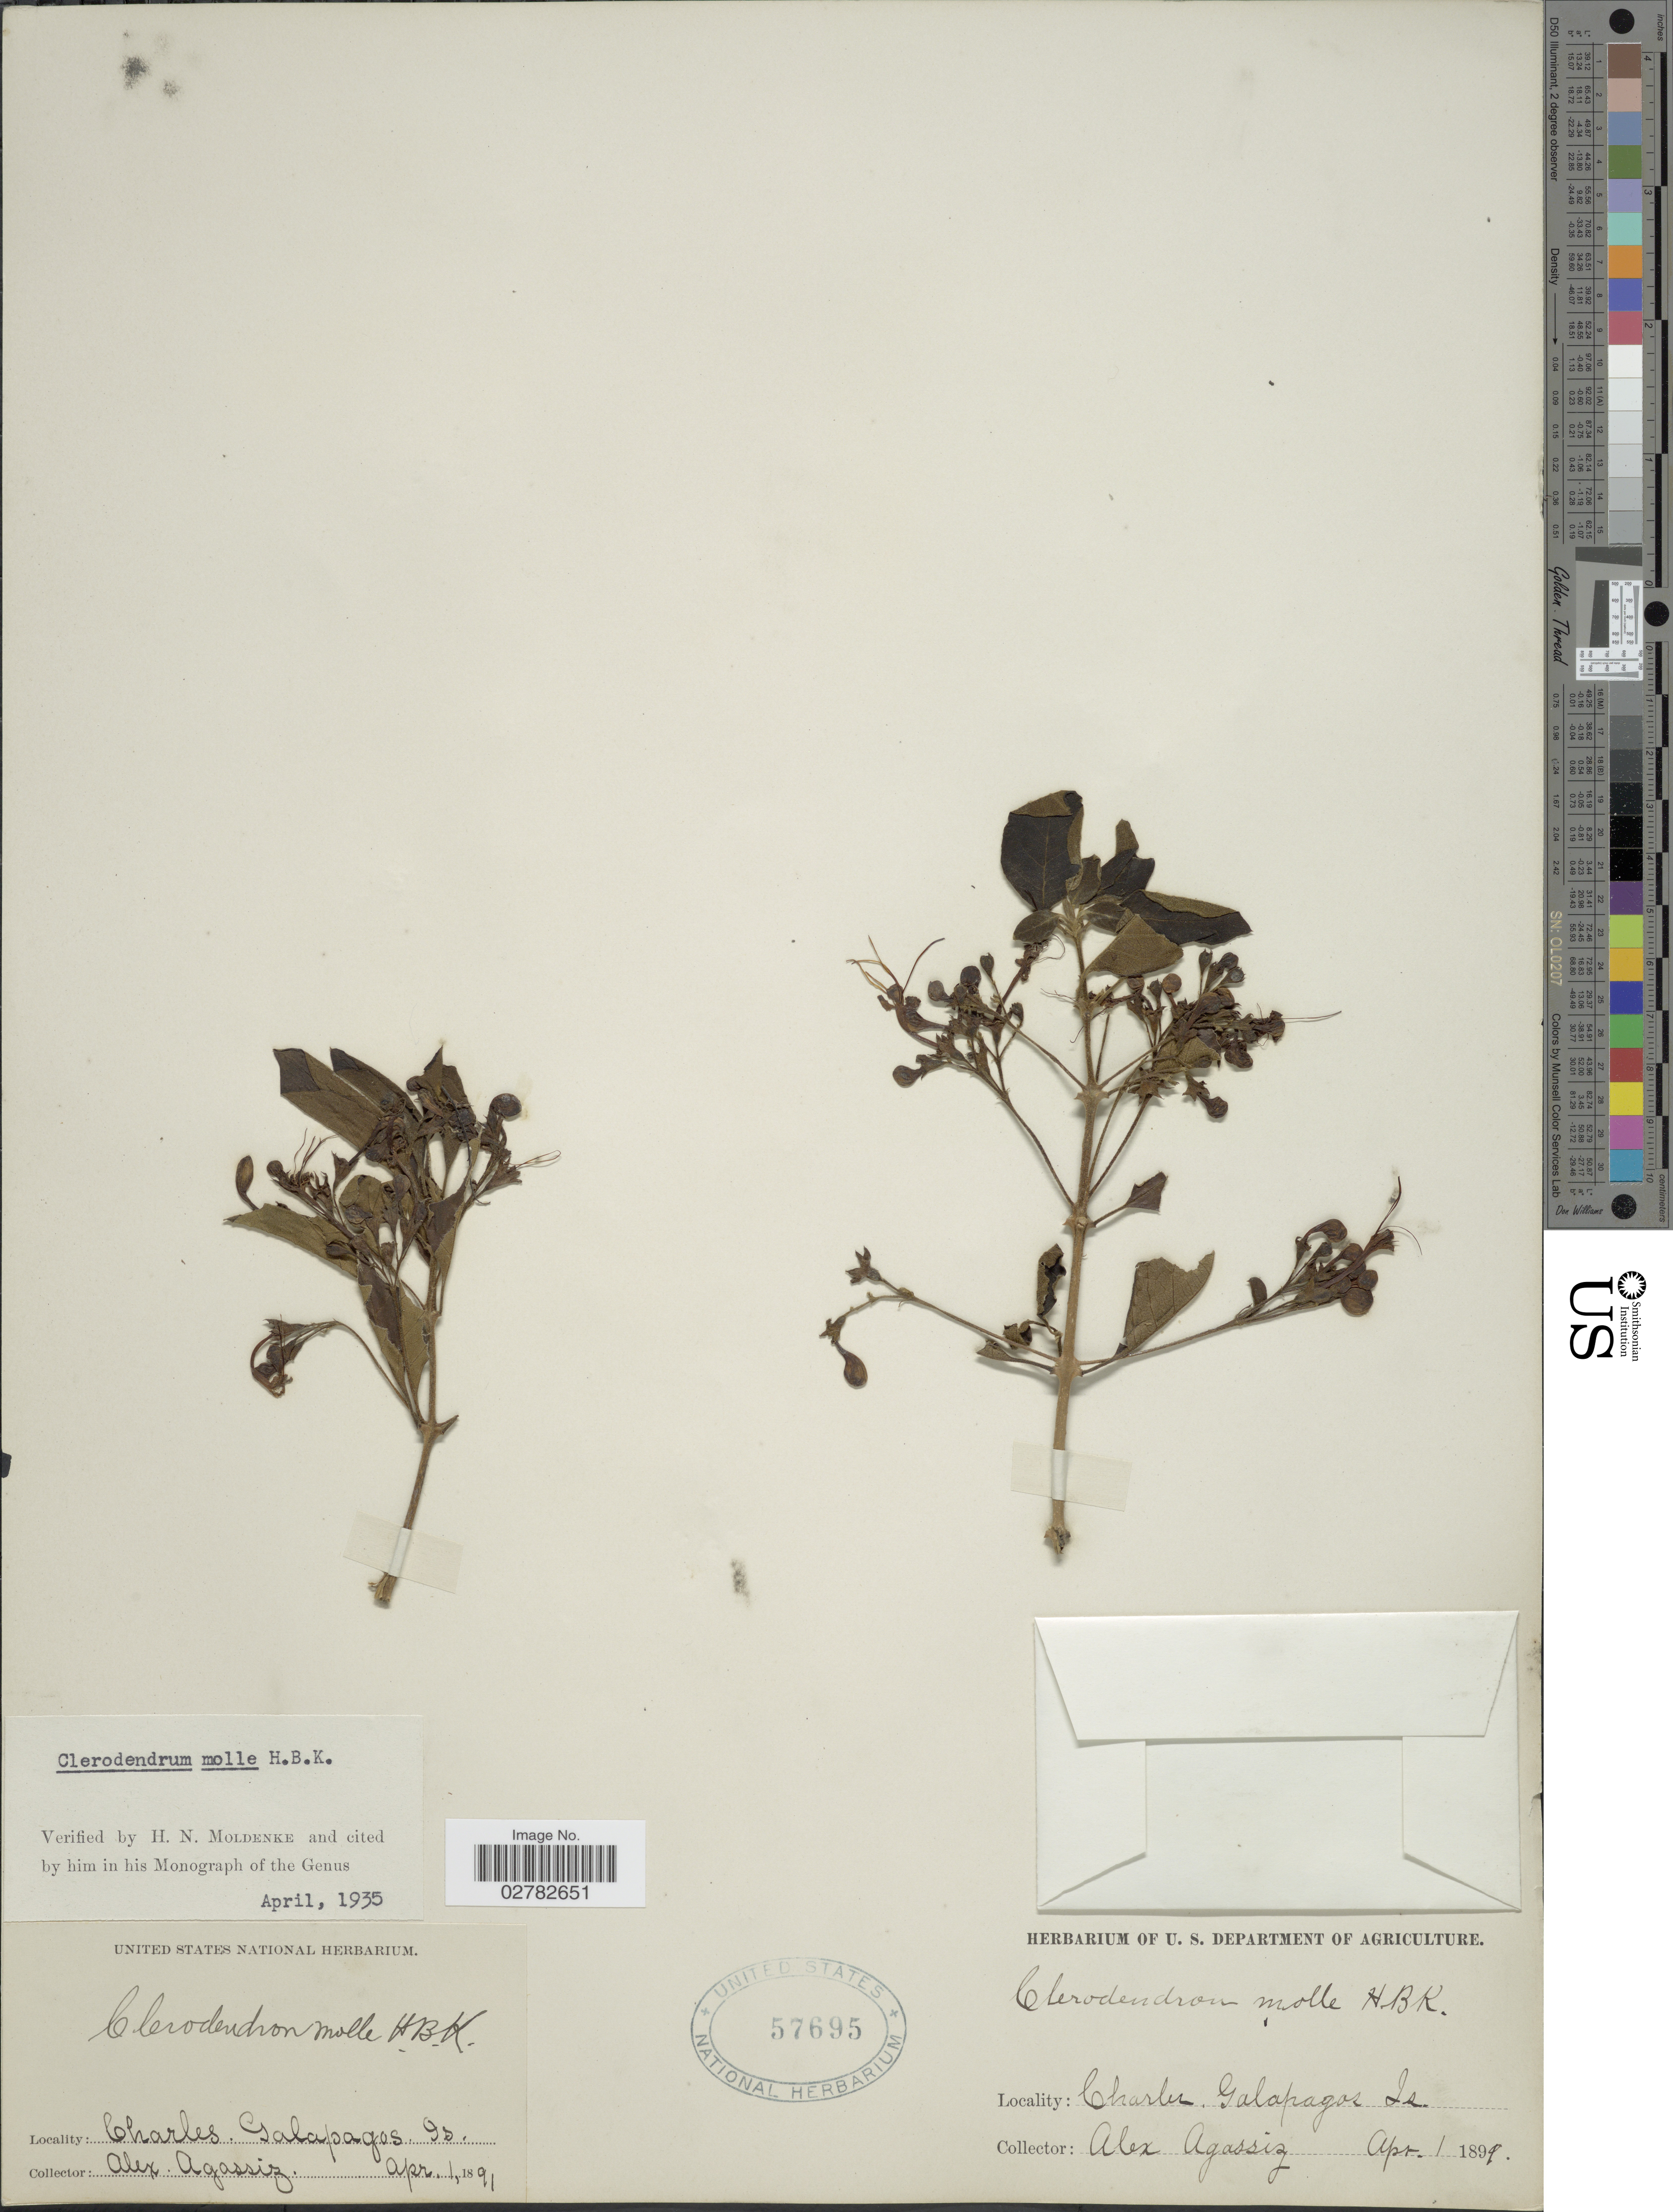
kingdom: Plantae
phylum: Tracheophyta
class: Magnoliopsida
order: Lamiales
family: Lamiaceae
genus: Clerodendrum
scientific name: Clerodendrum molle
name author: Kunth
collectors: A. E. Agassiz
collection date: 1891-04-01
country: Ecuador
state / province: Colón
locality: Charles. Galapagos Is.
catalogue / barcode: US 57695